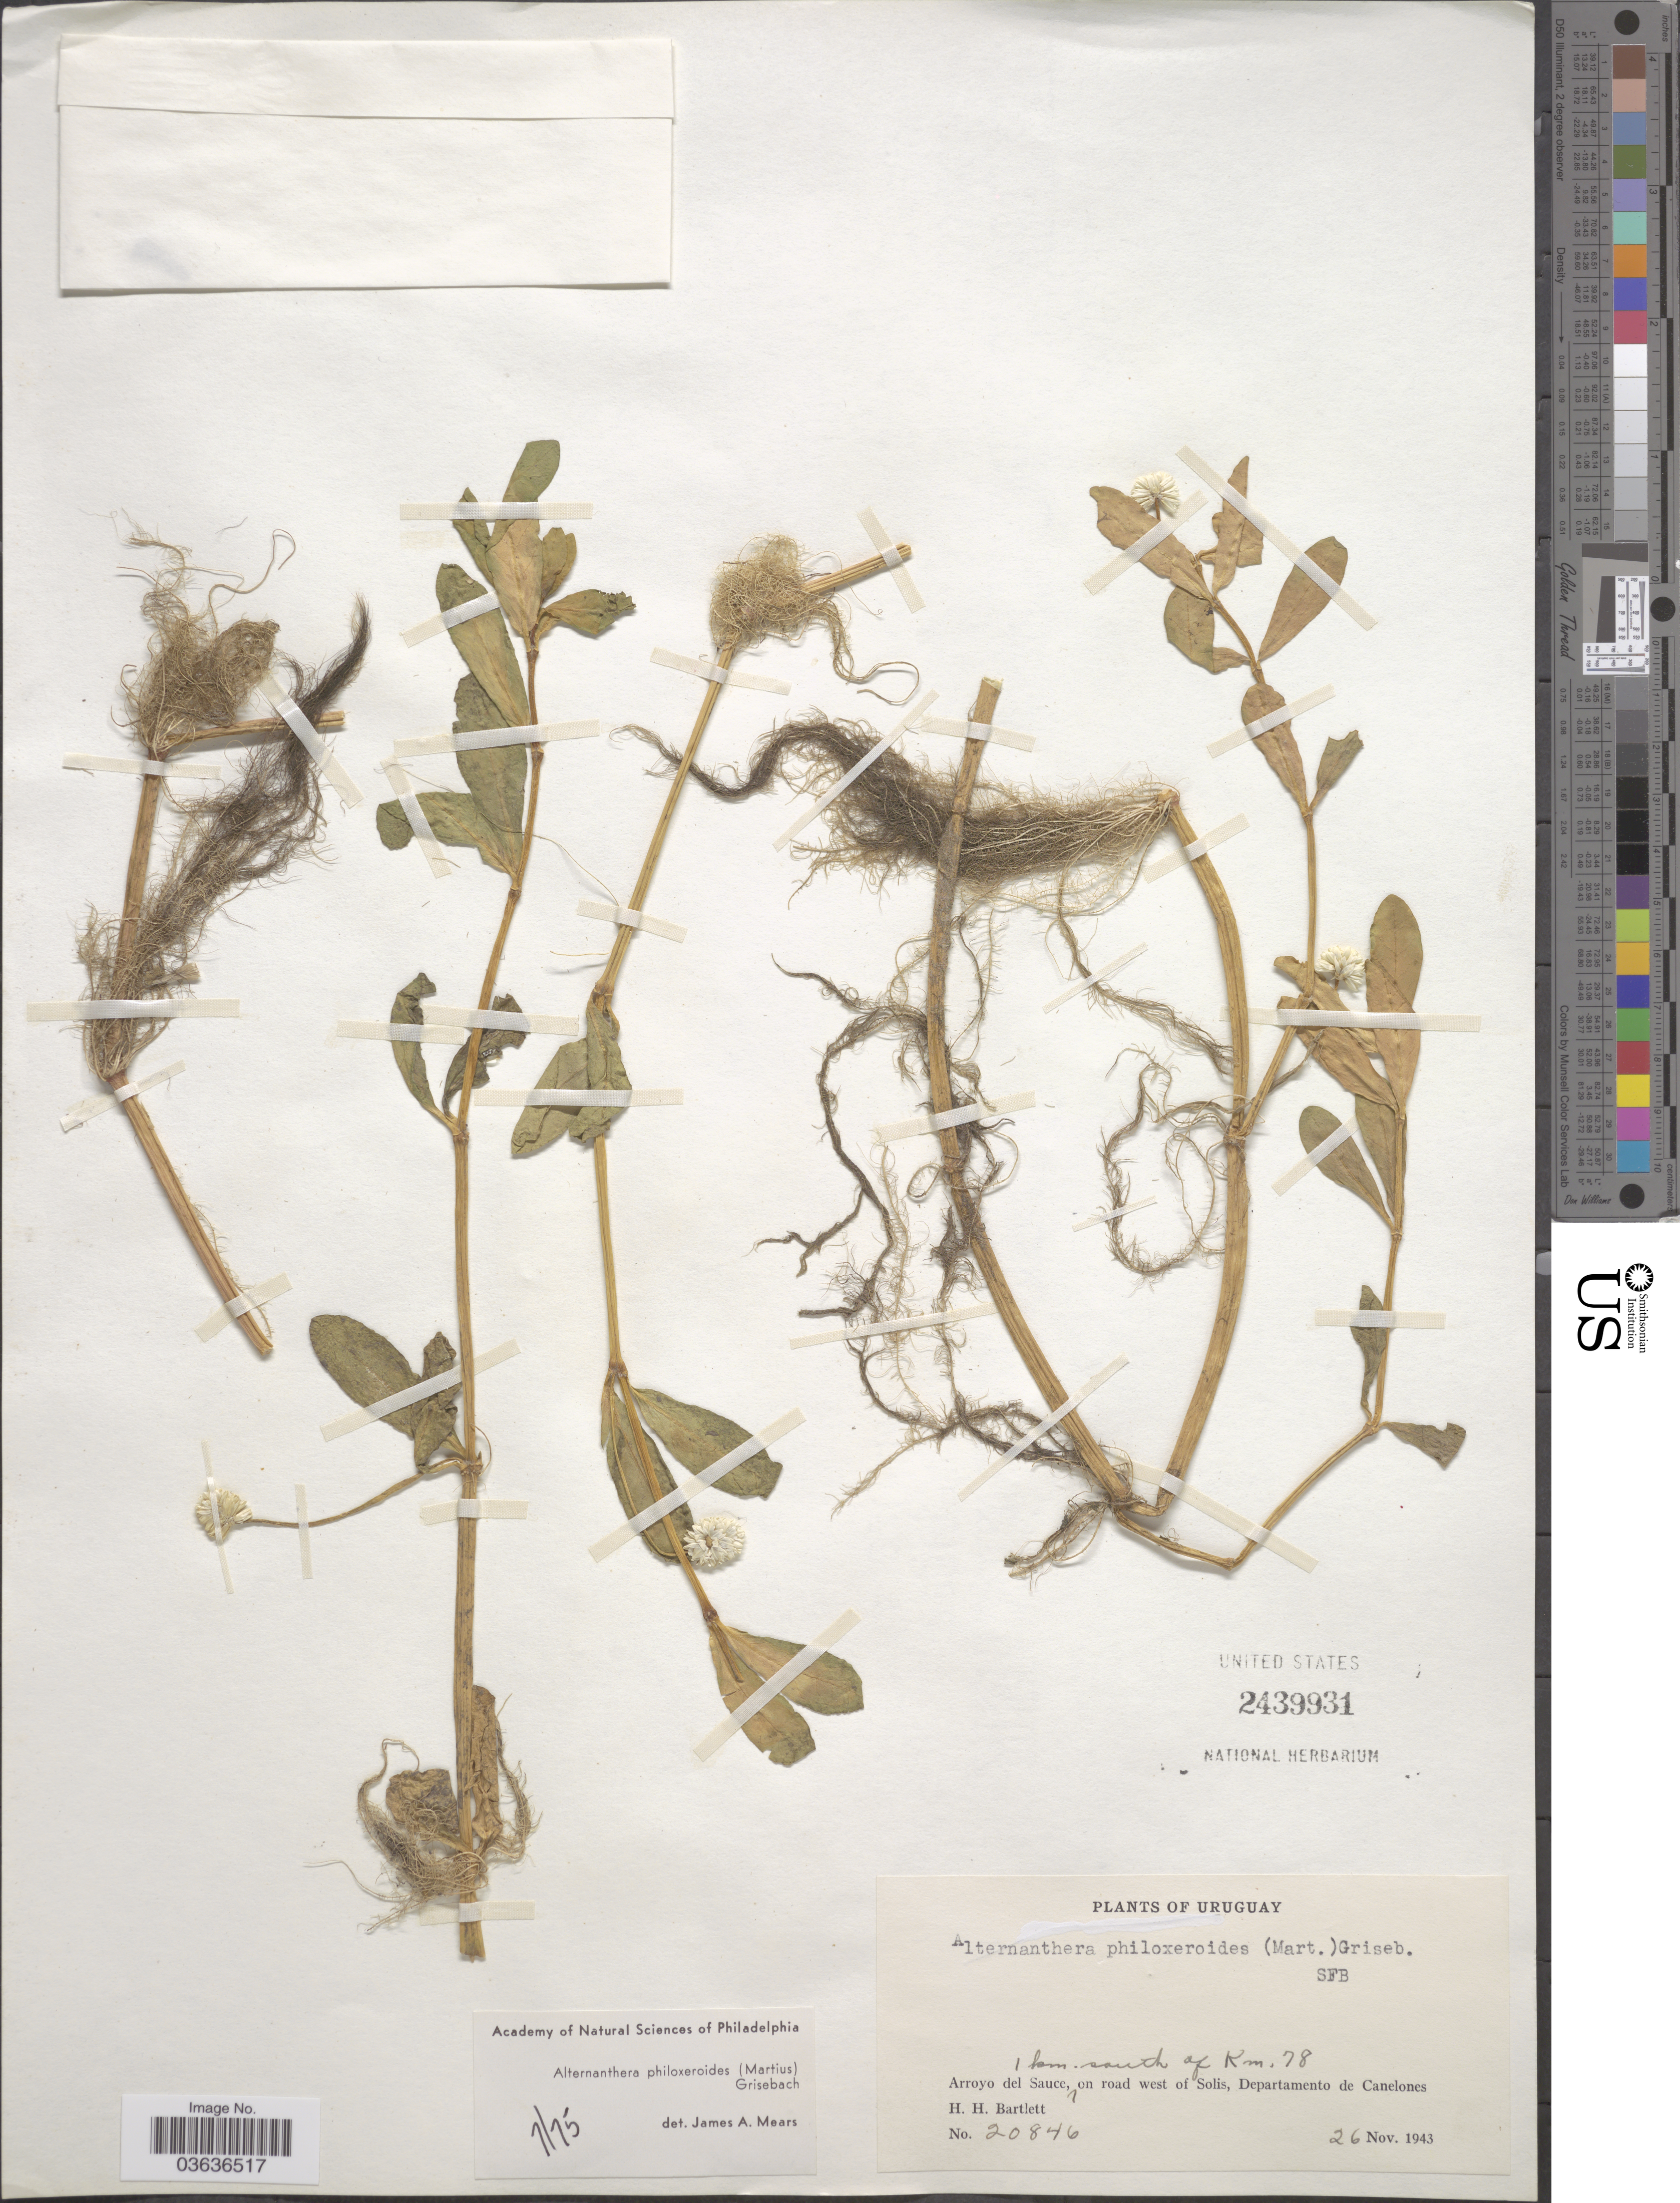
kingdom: Plantae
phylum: Tracheophyta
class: Magnoliopsida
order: Caryophyllales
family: Amaranthaceae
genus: Alternanthera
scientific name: Alternanthera philoxeroides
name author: (Mart.) Griseb.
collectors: H. H. Bartlett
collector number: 20846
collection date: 1943-11-26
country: Uruguay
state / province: Canelones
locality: Arroyo del Sauce, 1 km. south of Km. 78 on road west of Solis, Departamento de Canelones.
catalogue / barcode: US 2439931